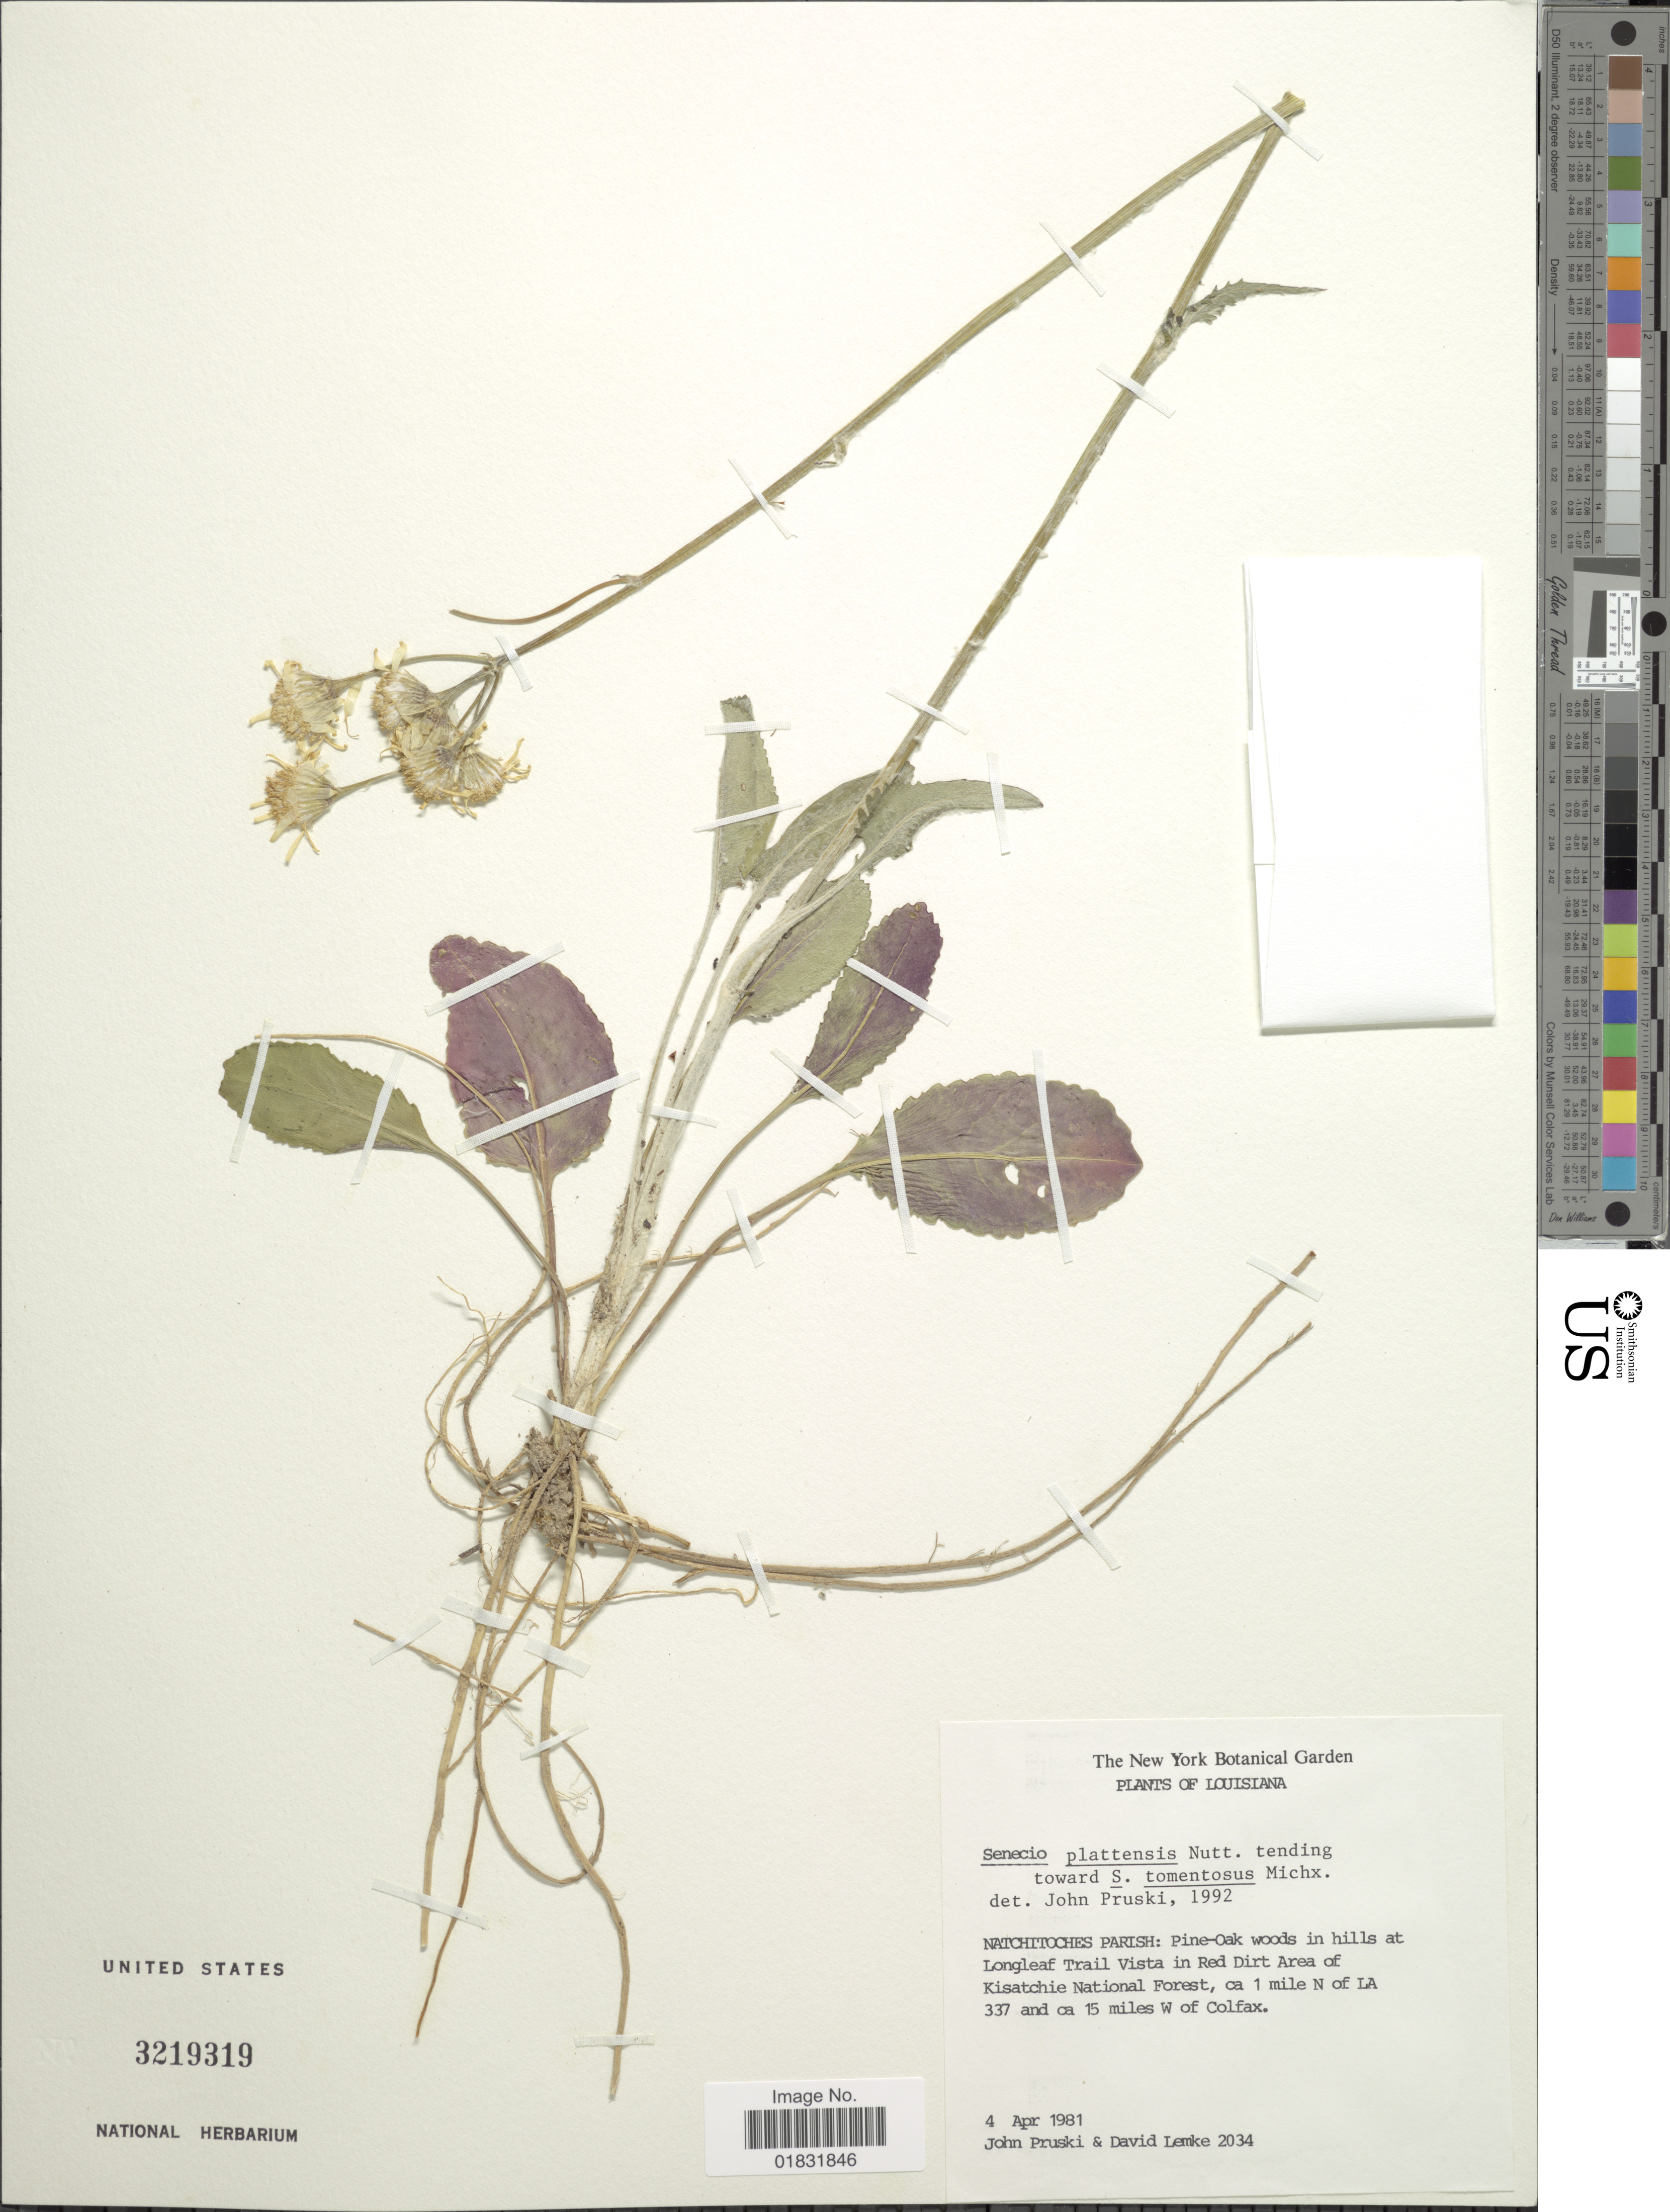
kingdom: Plantae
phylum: Tracheophyta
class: Magnoliopsida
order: Asterales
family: Asteraceae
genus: Packera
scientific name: Packera plattensis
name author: W.A. Weber & Á. Löve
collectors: J. F. Pruski & D. Lemke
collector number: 2034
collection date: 1981-04-04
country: United States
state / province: Louisiana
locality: Natchitoches Parish: Pine-Oak woods in hills at Longleaf Trail Vista in Red Dirt Area of Kisatchue National Forest, ca 1 mile N of LA 337 and ca 15 miles W of Colfax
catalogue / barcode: US 3219319